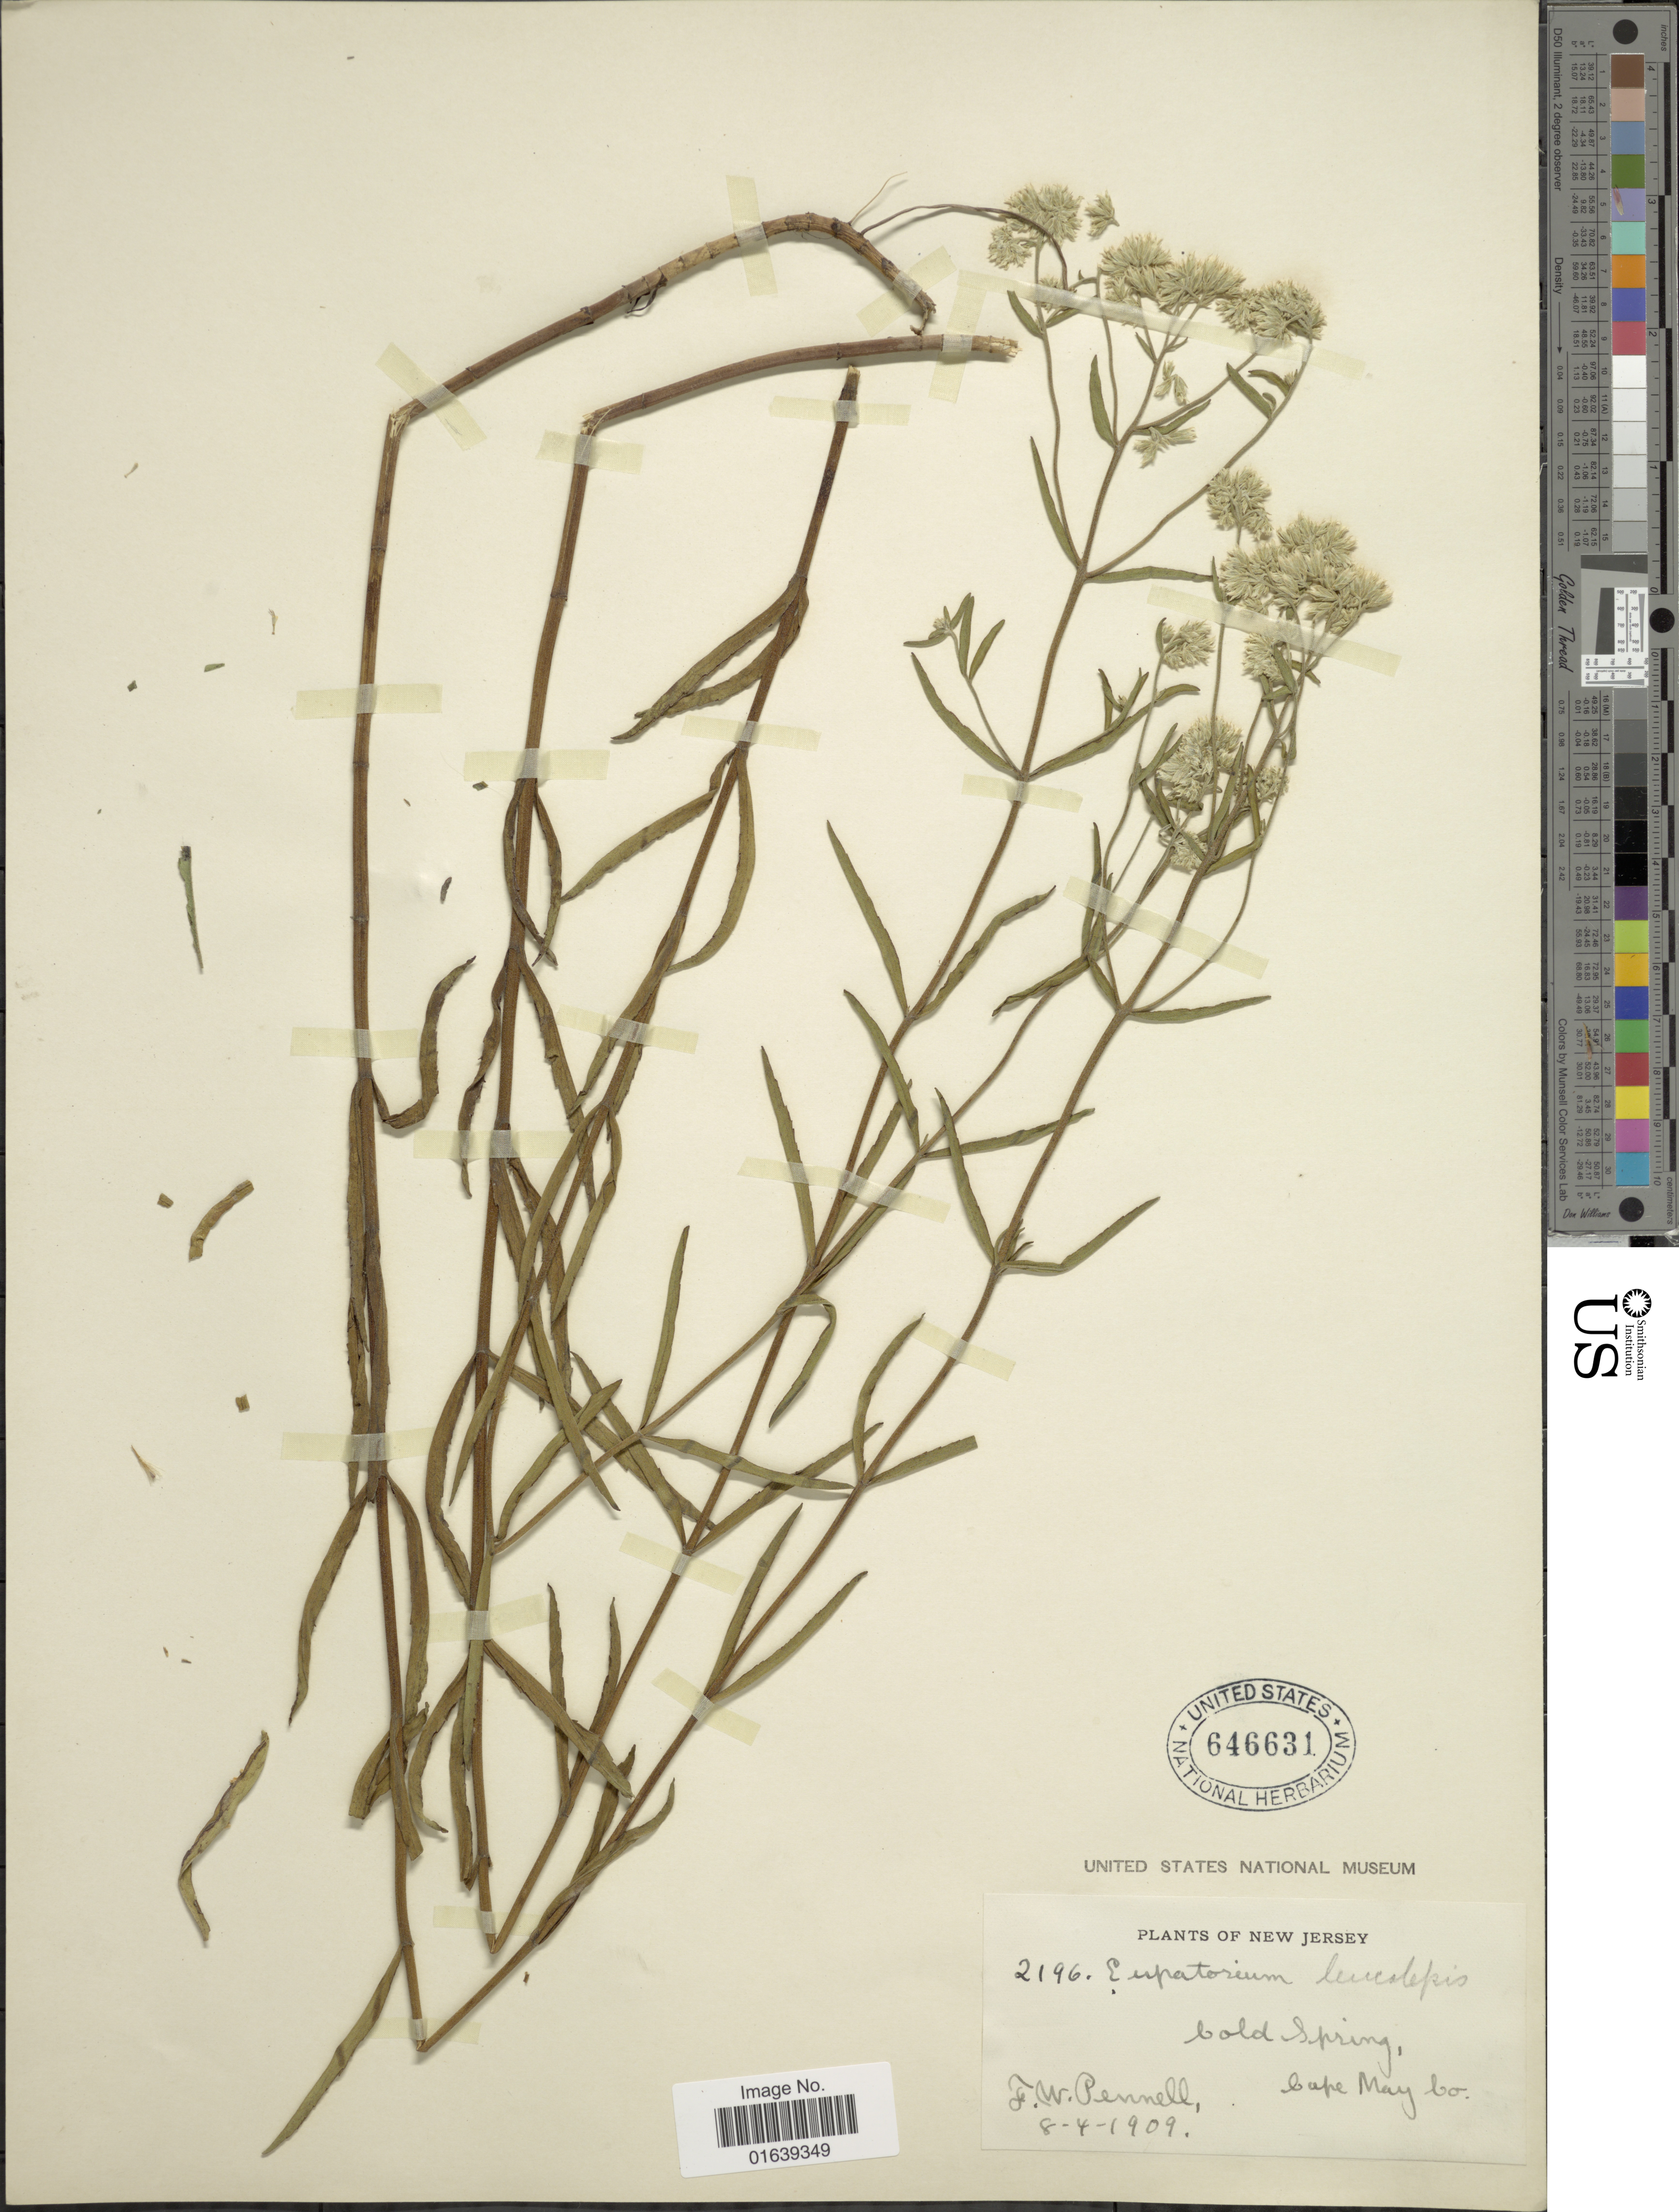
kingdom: Plantae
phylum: Tracheophyta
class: Magnoliopsida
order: Asterales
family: Asteraceae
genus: Eupatorium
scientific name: Eupatorium leucolepis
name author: (DC.) Torr. & A. Gray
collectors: F. W. Pennell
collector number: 2196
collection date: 1909-08-04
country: United States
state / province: New Jersey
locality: New Jersey. bold spring. Cape May Co.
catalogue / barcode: US 646631